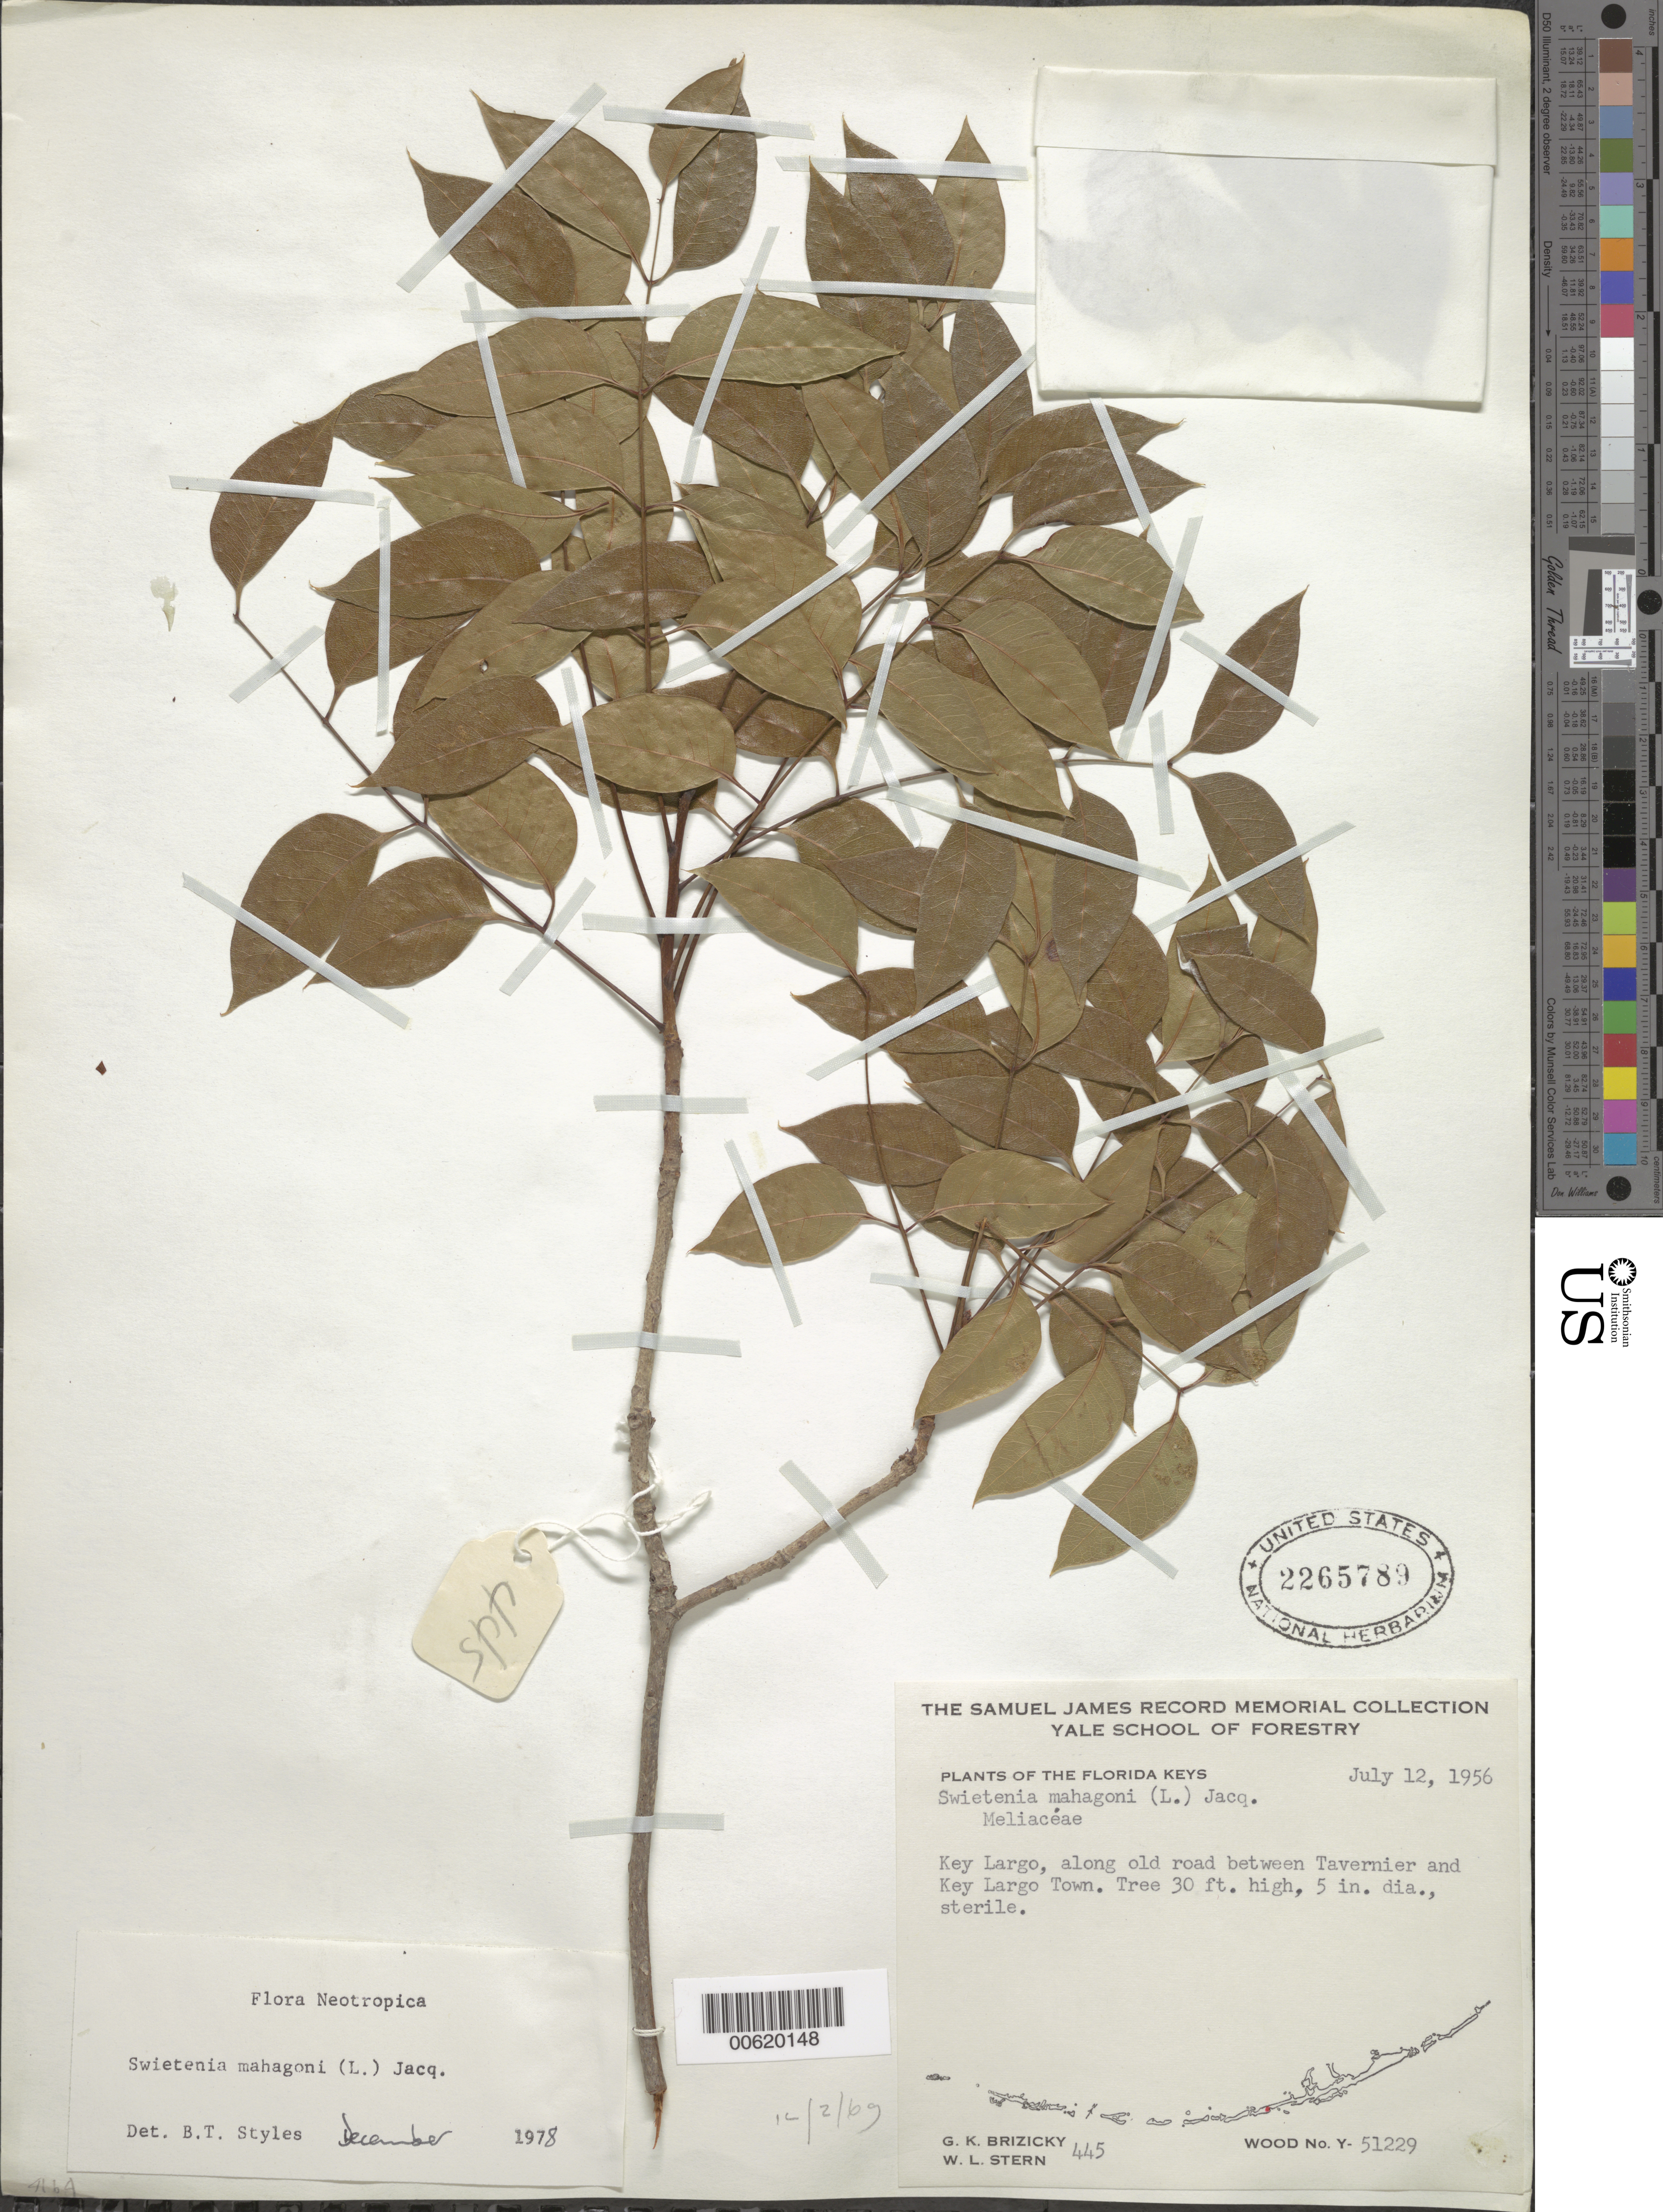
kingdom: Plantae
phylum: Tracheophyta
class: Magnoliopsida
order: Sapindales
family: Meliaceae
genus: Swietenia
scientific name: Swietenia mahagoni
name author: (L.) Jacq.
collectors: G. K. Brizicky & W. L. Stern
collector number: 445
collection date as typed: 12 Jul 1956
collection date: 1956-07-12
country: United States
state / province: Florida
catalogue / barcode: US 2265789